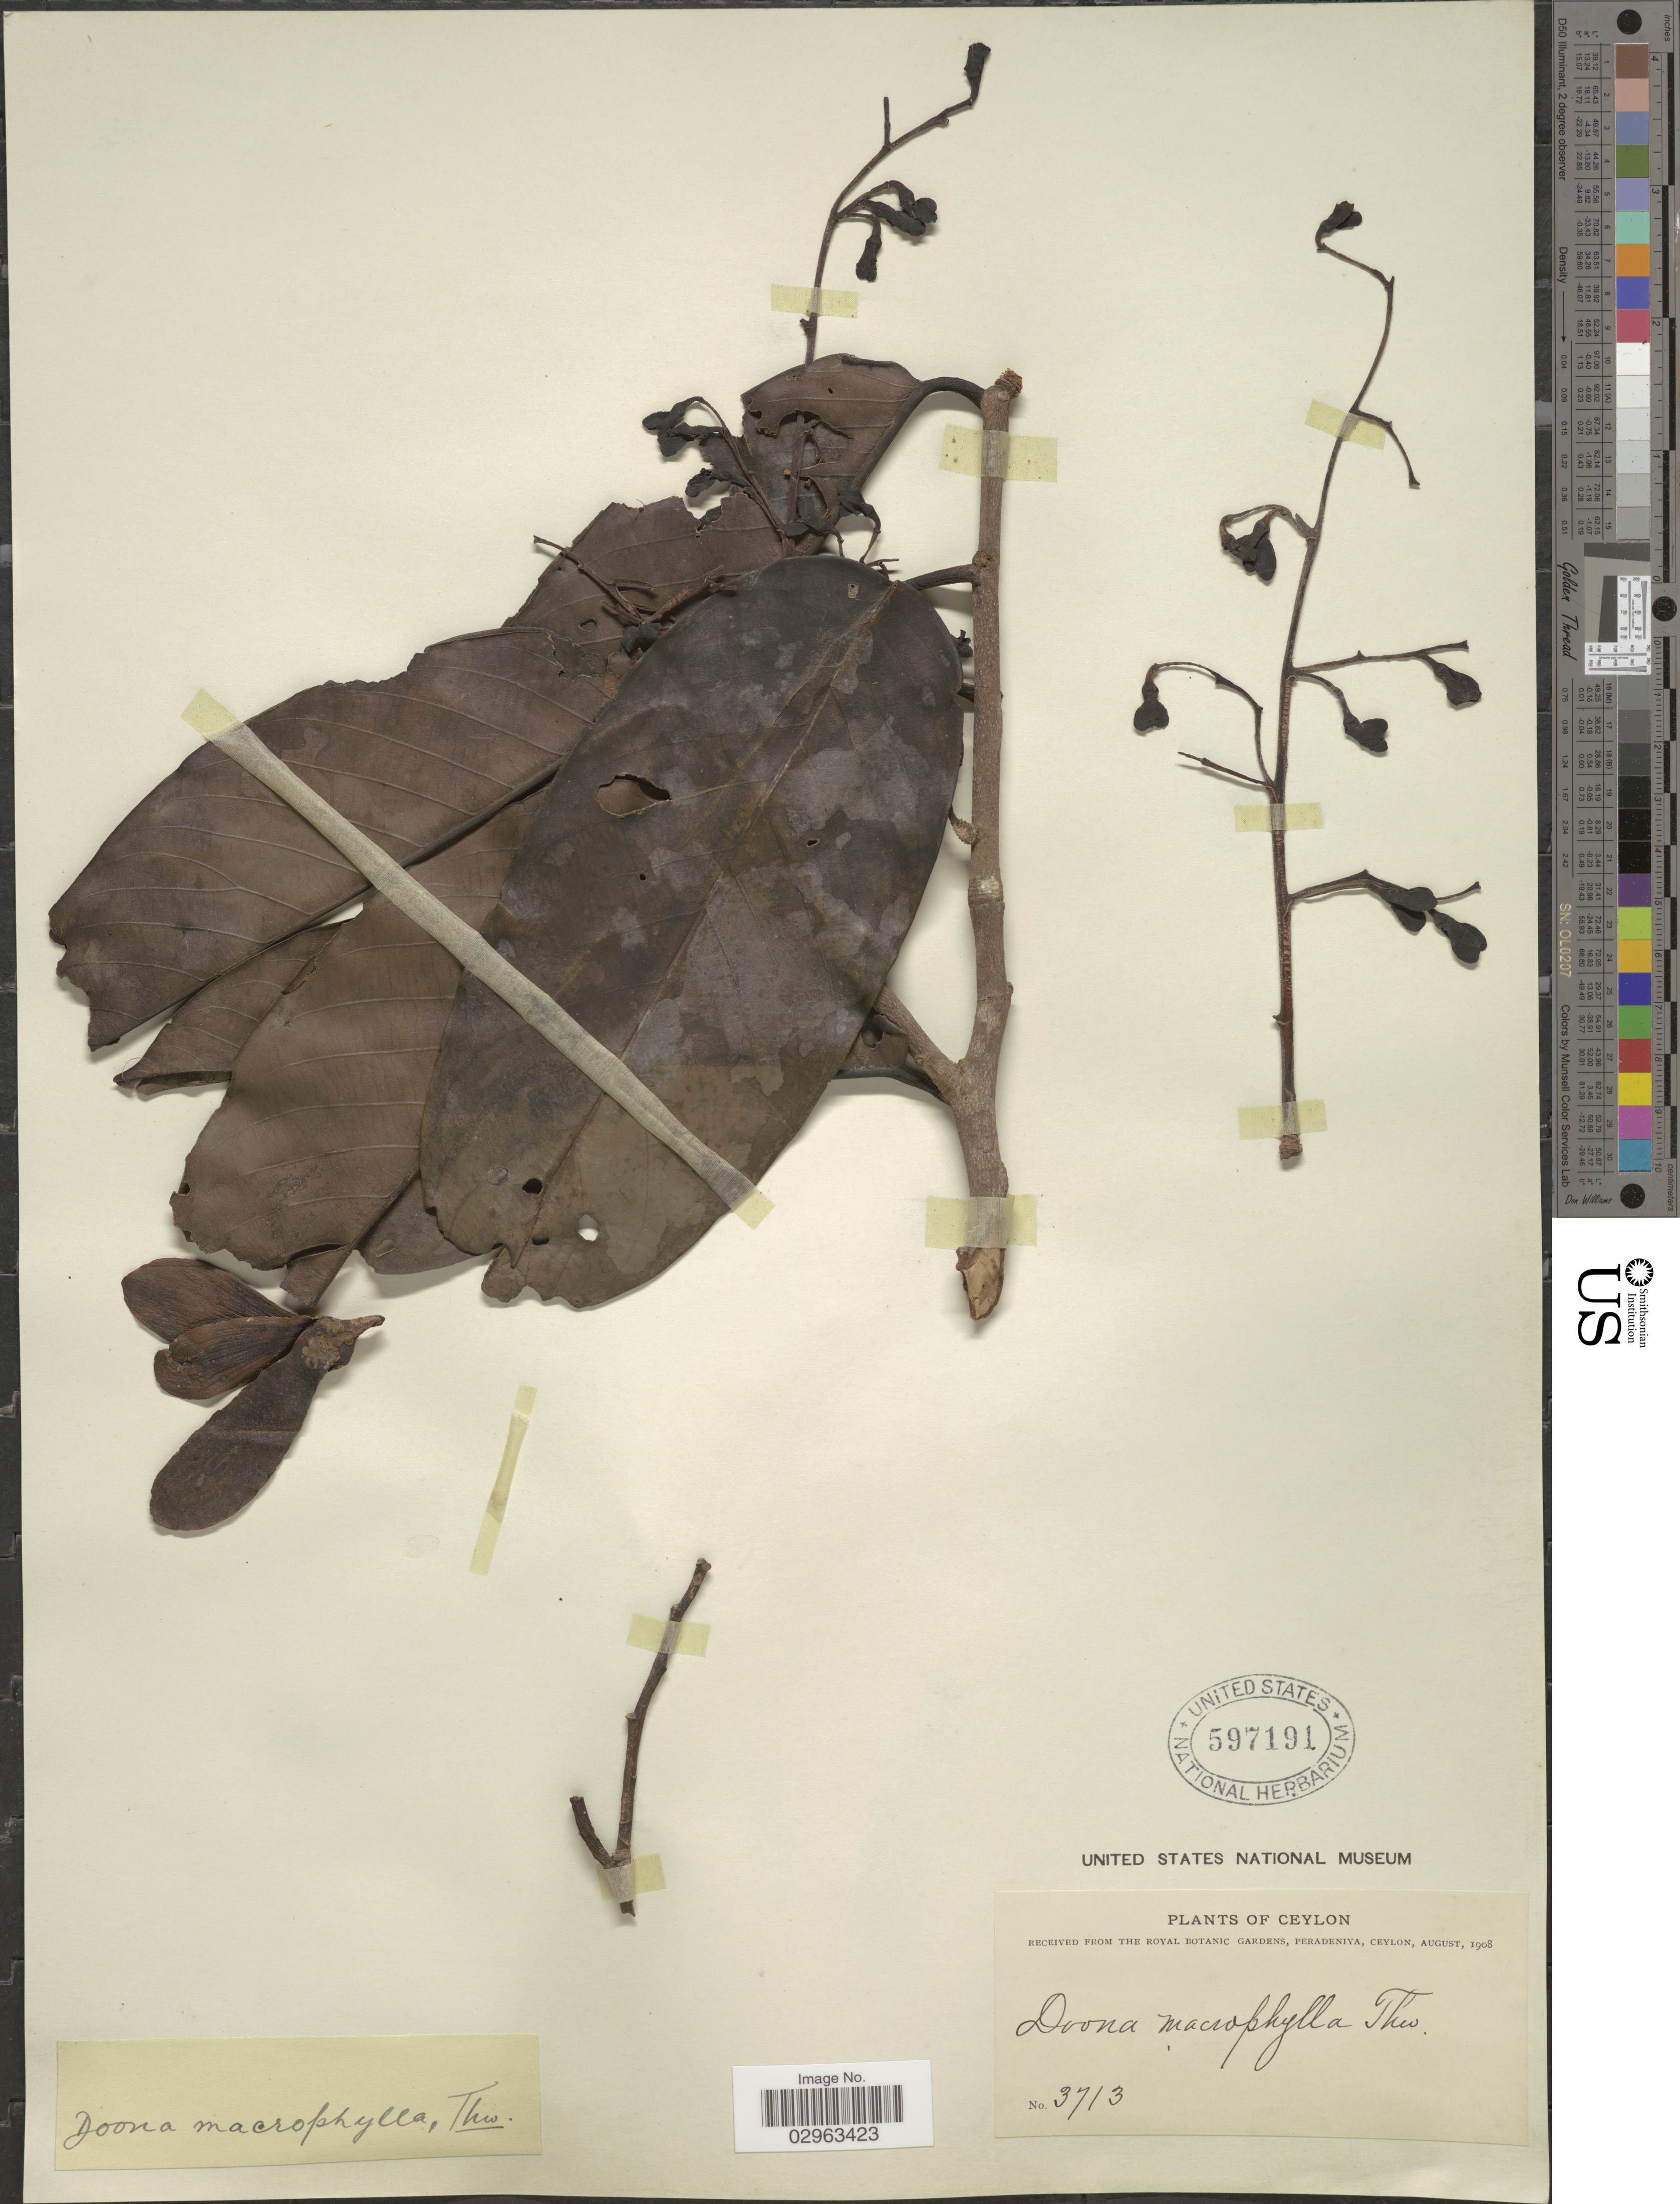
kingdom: Plantae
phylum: Tracheophyta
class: Magnoliopsida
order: Malvales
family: Dipterocarpaceae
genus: Doona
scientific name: Doona macrophylla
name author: Thwaites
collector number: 3713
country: Sri Lanka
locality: Ceylon.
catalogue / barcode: US 597191